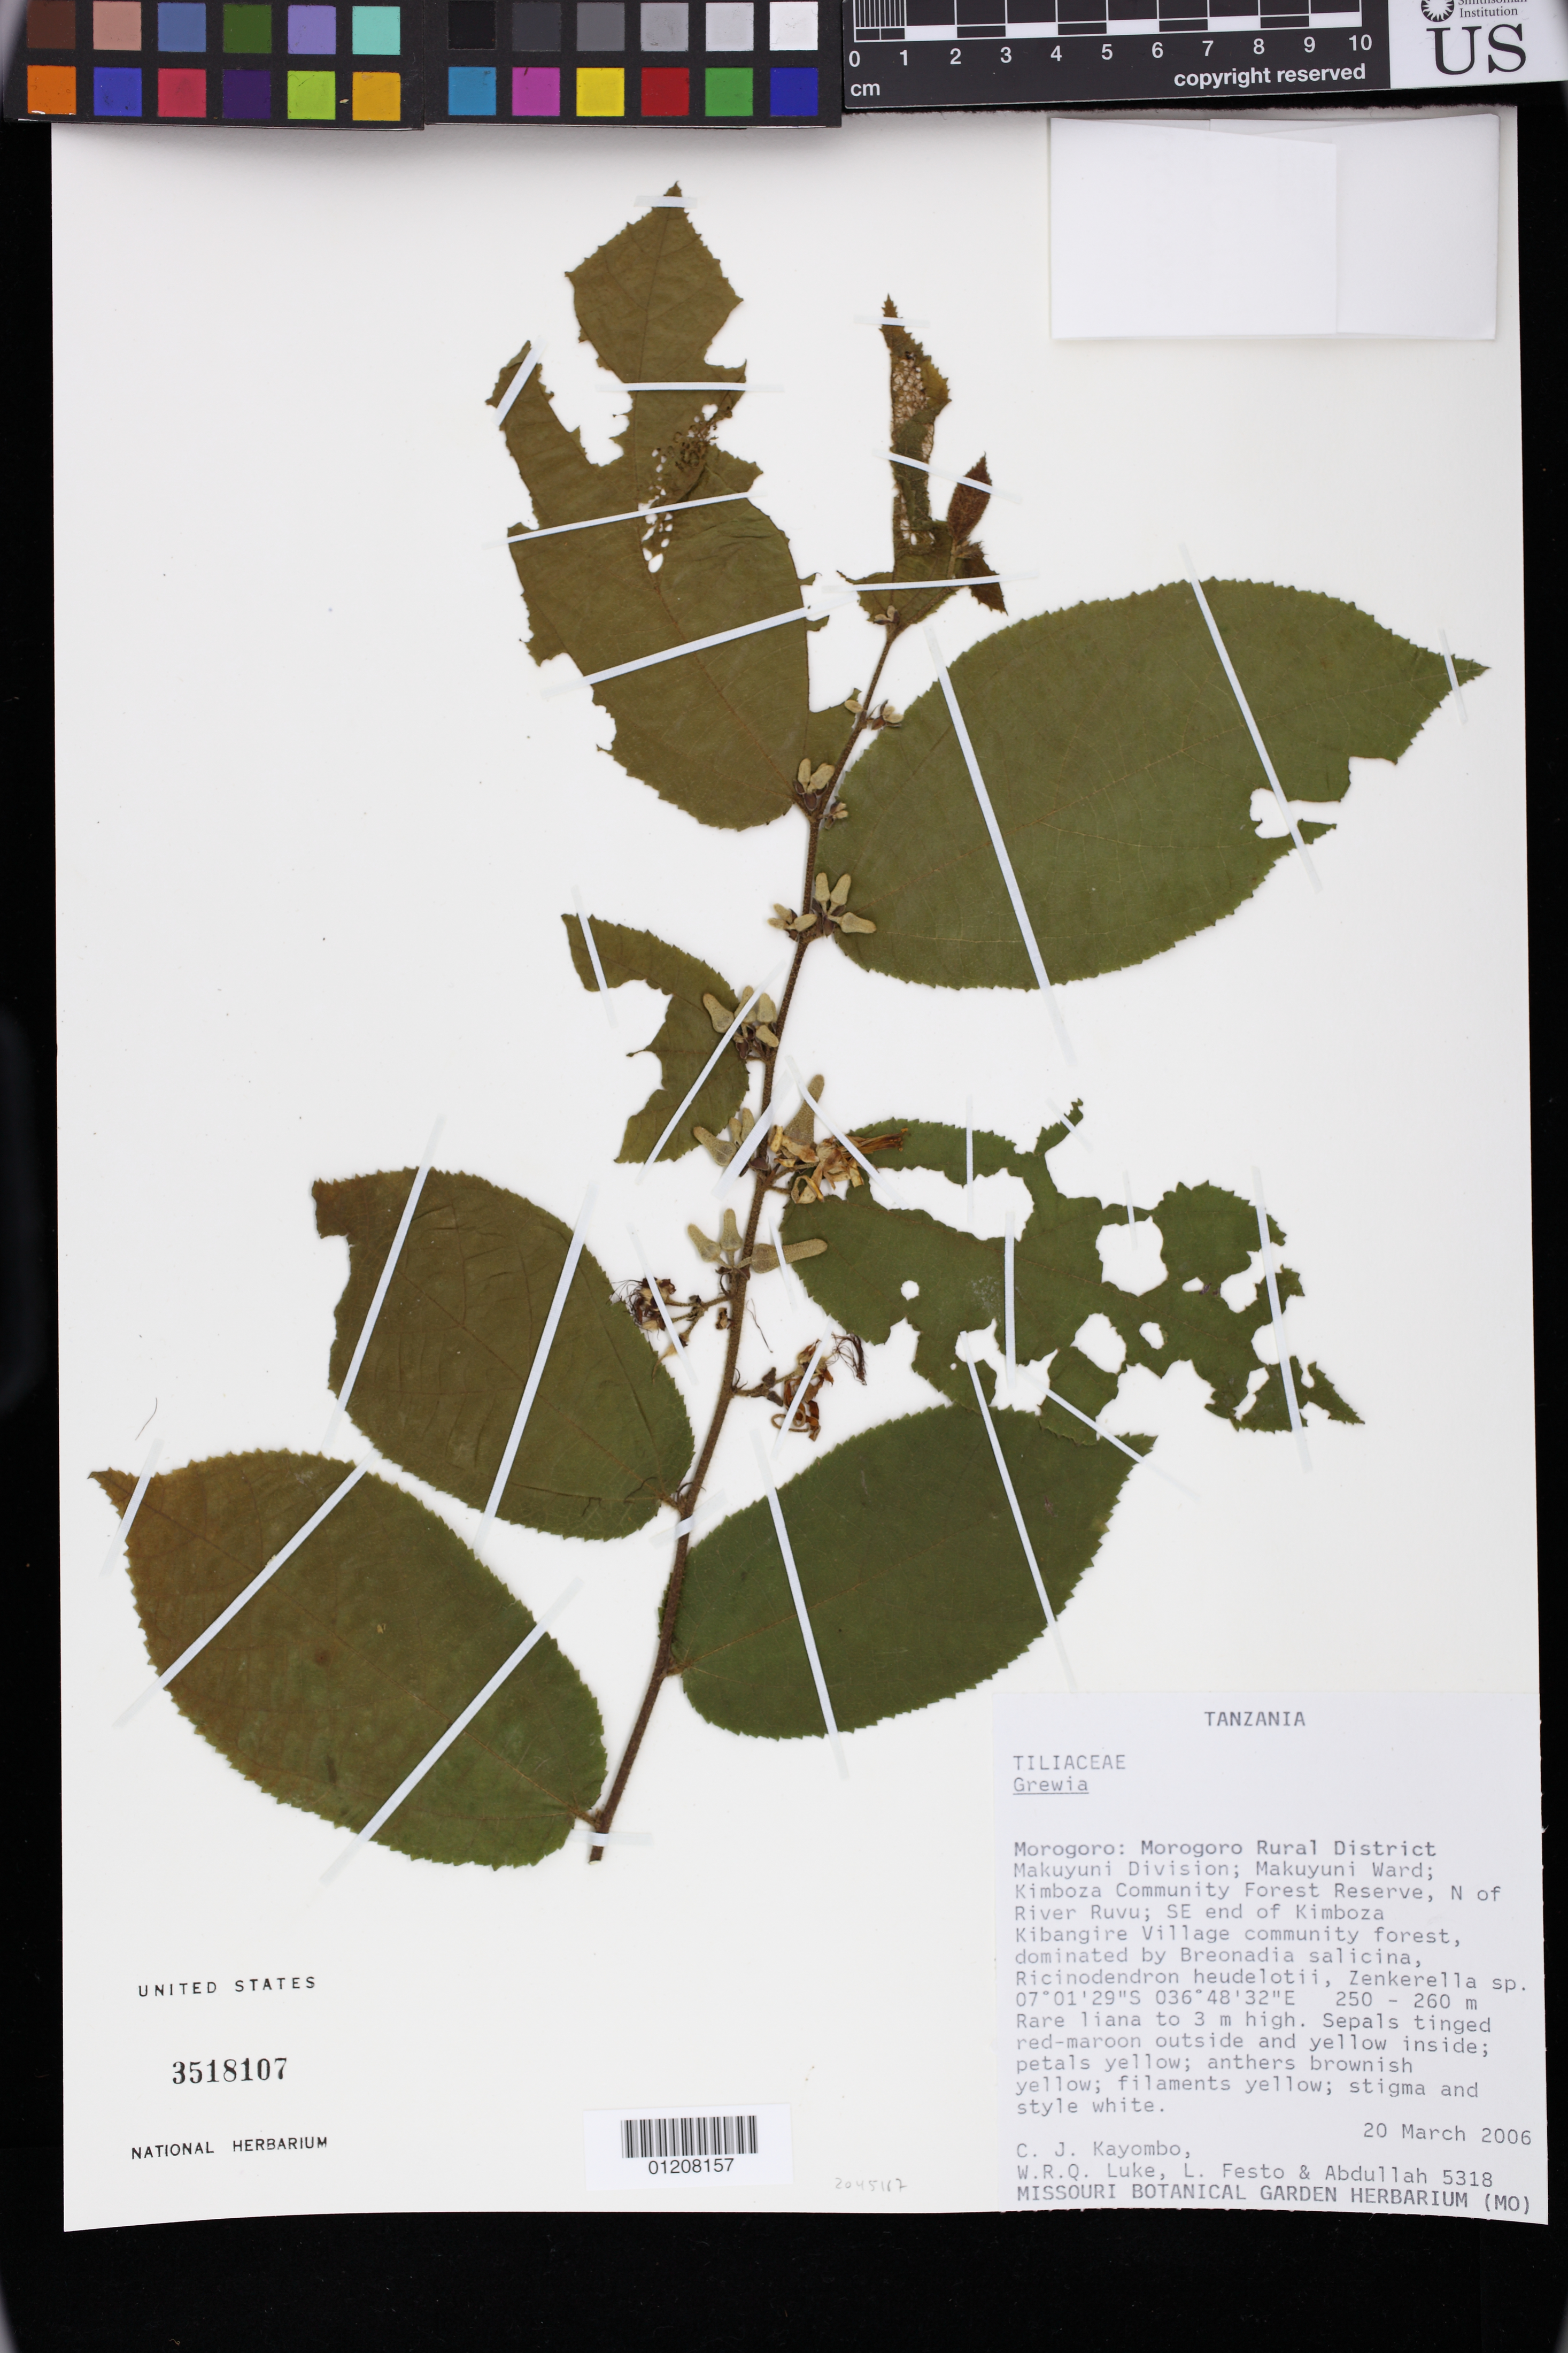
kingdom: Plantae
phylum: Tracheophyta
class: Magnoliopsida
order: Malvales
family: Malvaceae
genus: Grewia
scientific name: Grewia sp.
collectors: Q. Luke, L. Festo & R. Abdullah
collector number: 5318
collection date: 2006-03-20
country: Tanzania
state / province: Morogoro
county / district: Morogoro Rural District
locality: Makuyuni Division; Makuyuni Ward; Kimboza Community Forest Reserve, N of River Ruvu; SE end of Kimboza Kibangire Village community forest.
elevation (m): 250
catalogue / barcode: US 3518107